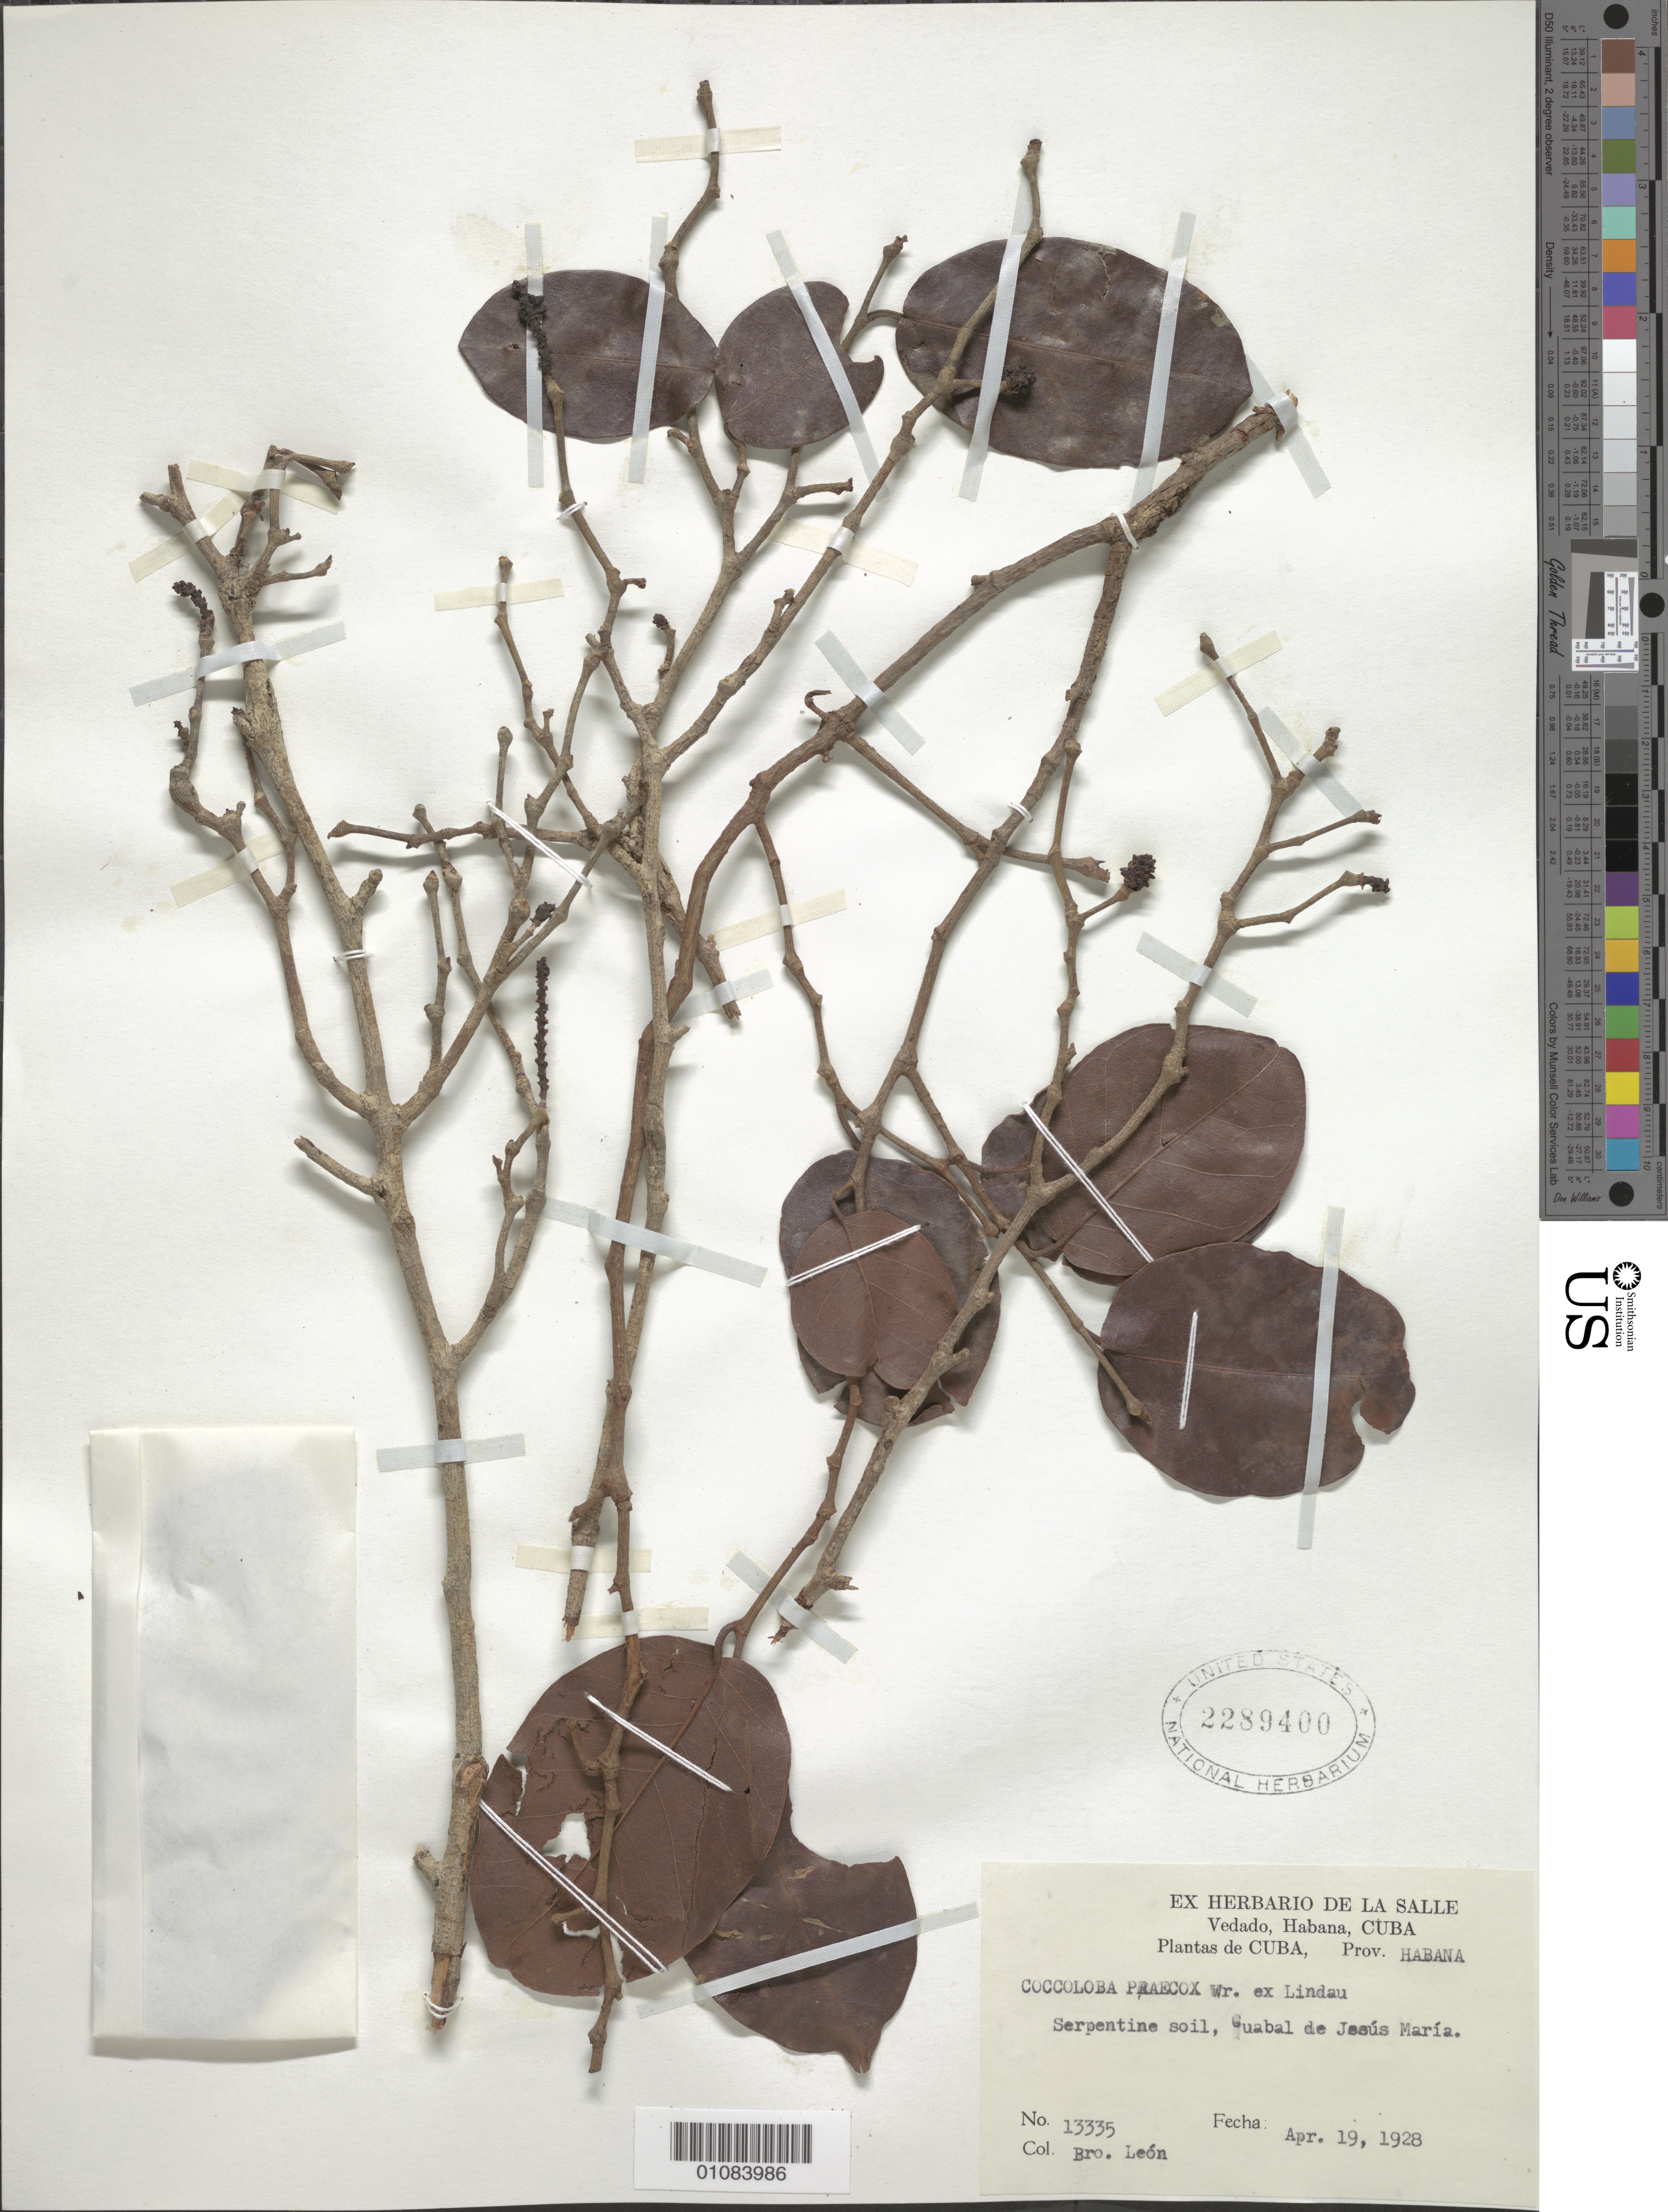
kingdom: Plantae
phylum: Tracheophyta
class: Magnoliopsida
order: Caryophyllales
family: Polygonaceae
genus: Coccoloba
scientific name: Coccoloba praecox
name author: C. Wright ex Lindau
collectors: Bro. León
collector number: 13335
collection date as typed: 19 Apr 1928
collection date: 1928-04-19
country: Cuba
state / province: La Habana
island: Cuba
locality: Cuabal de Jesus maria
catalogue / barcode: US 2289400